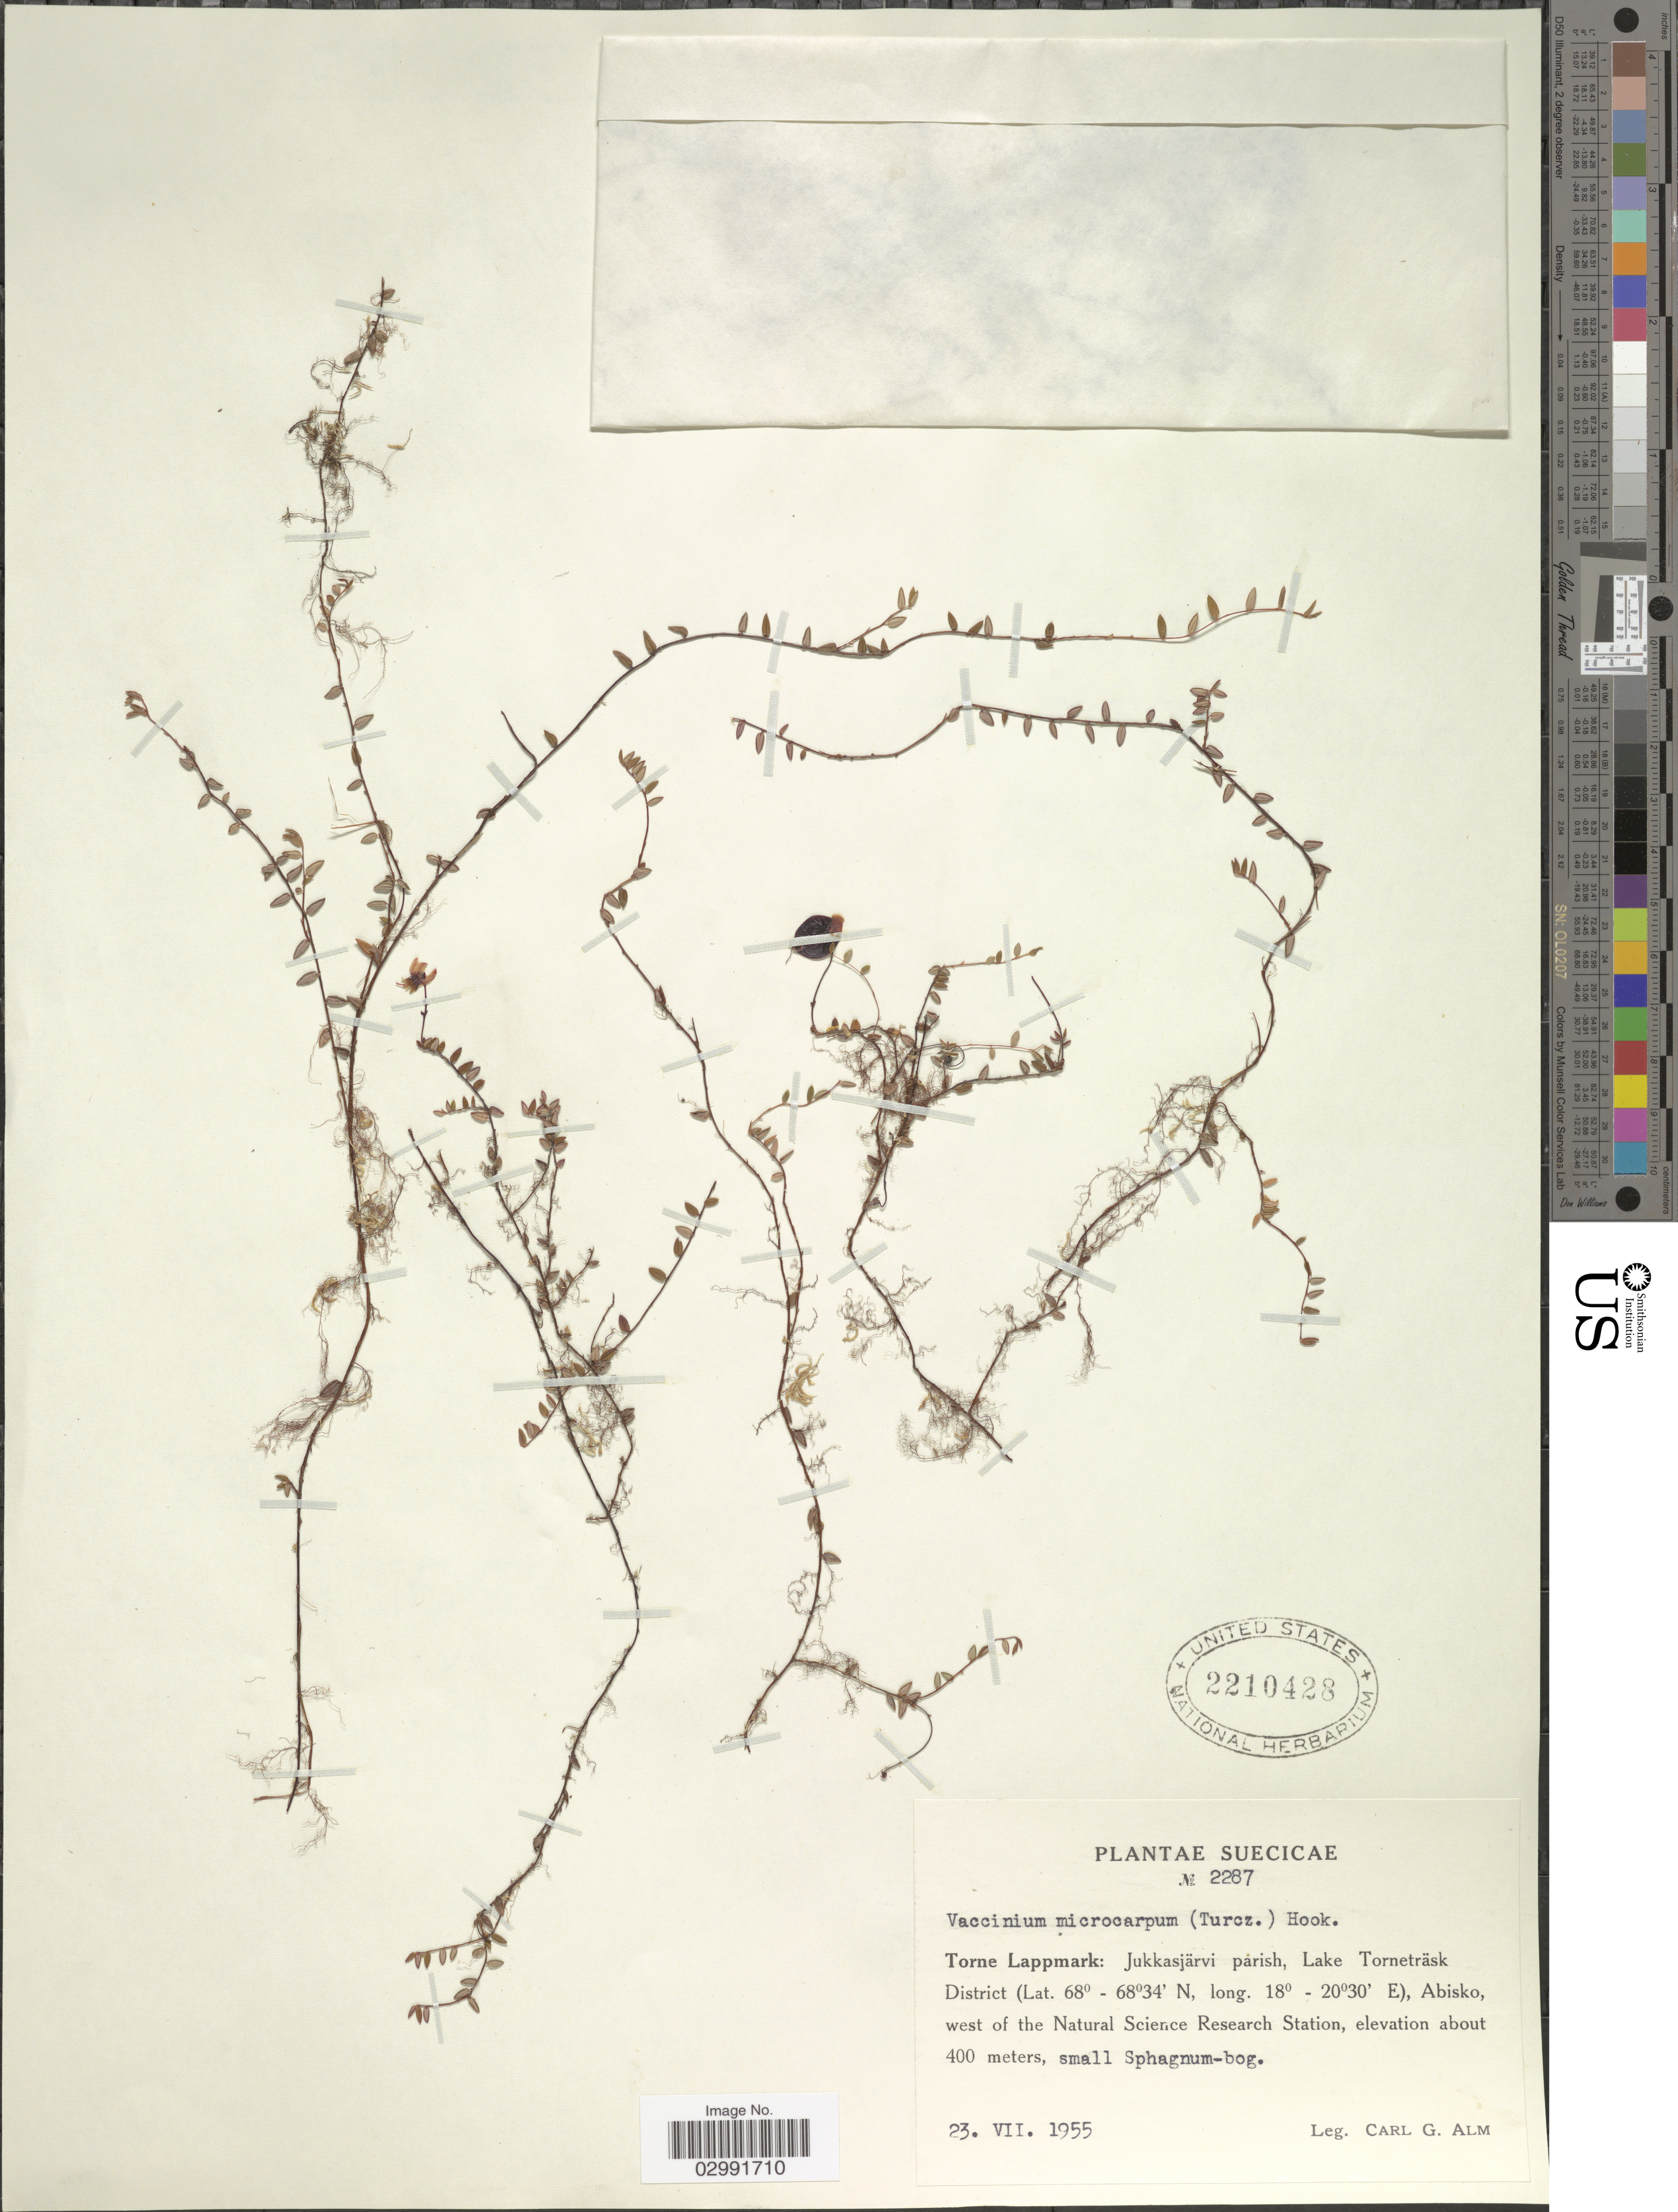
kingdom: Plantae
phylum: Tracheophyta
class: Magnoliopsida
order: Ericales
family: Ericaceae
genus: Vaccinium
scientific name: Vaccinium macrocarpon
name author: Aiton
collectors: C. G. Alm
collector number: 2287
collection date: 1955-07-23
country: Sweden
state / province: Norrbotten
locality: Torne Lappmark: Jukkasjärvi parish, Lake Torneträsk District, Abisko, west of the Natural Science Research Station. Suecicae.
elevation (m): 400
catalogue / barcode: US 2210428